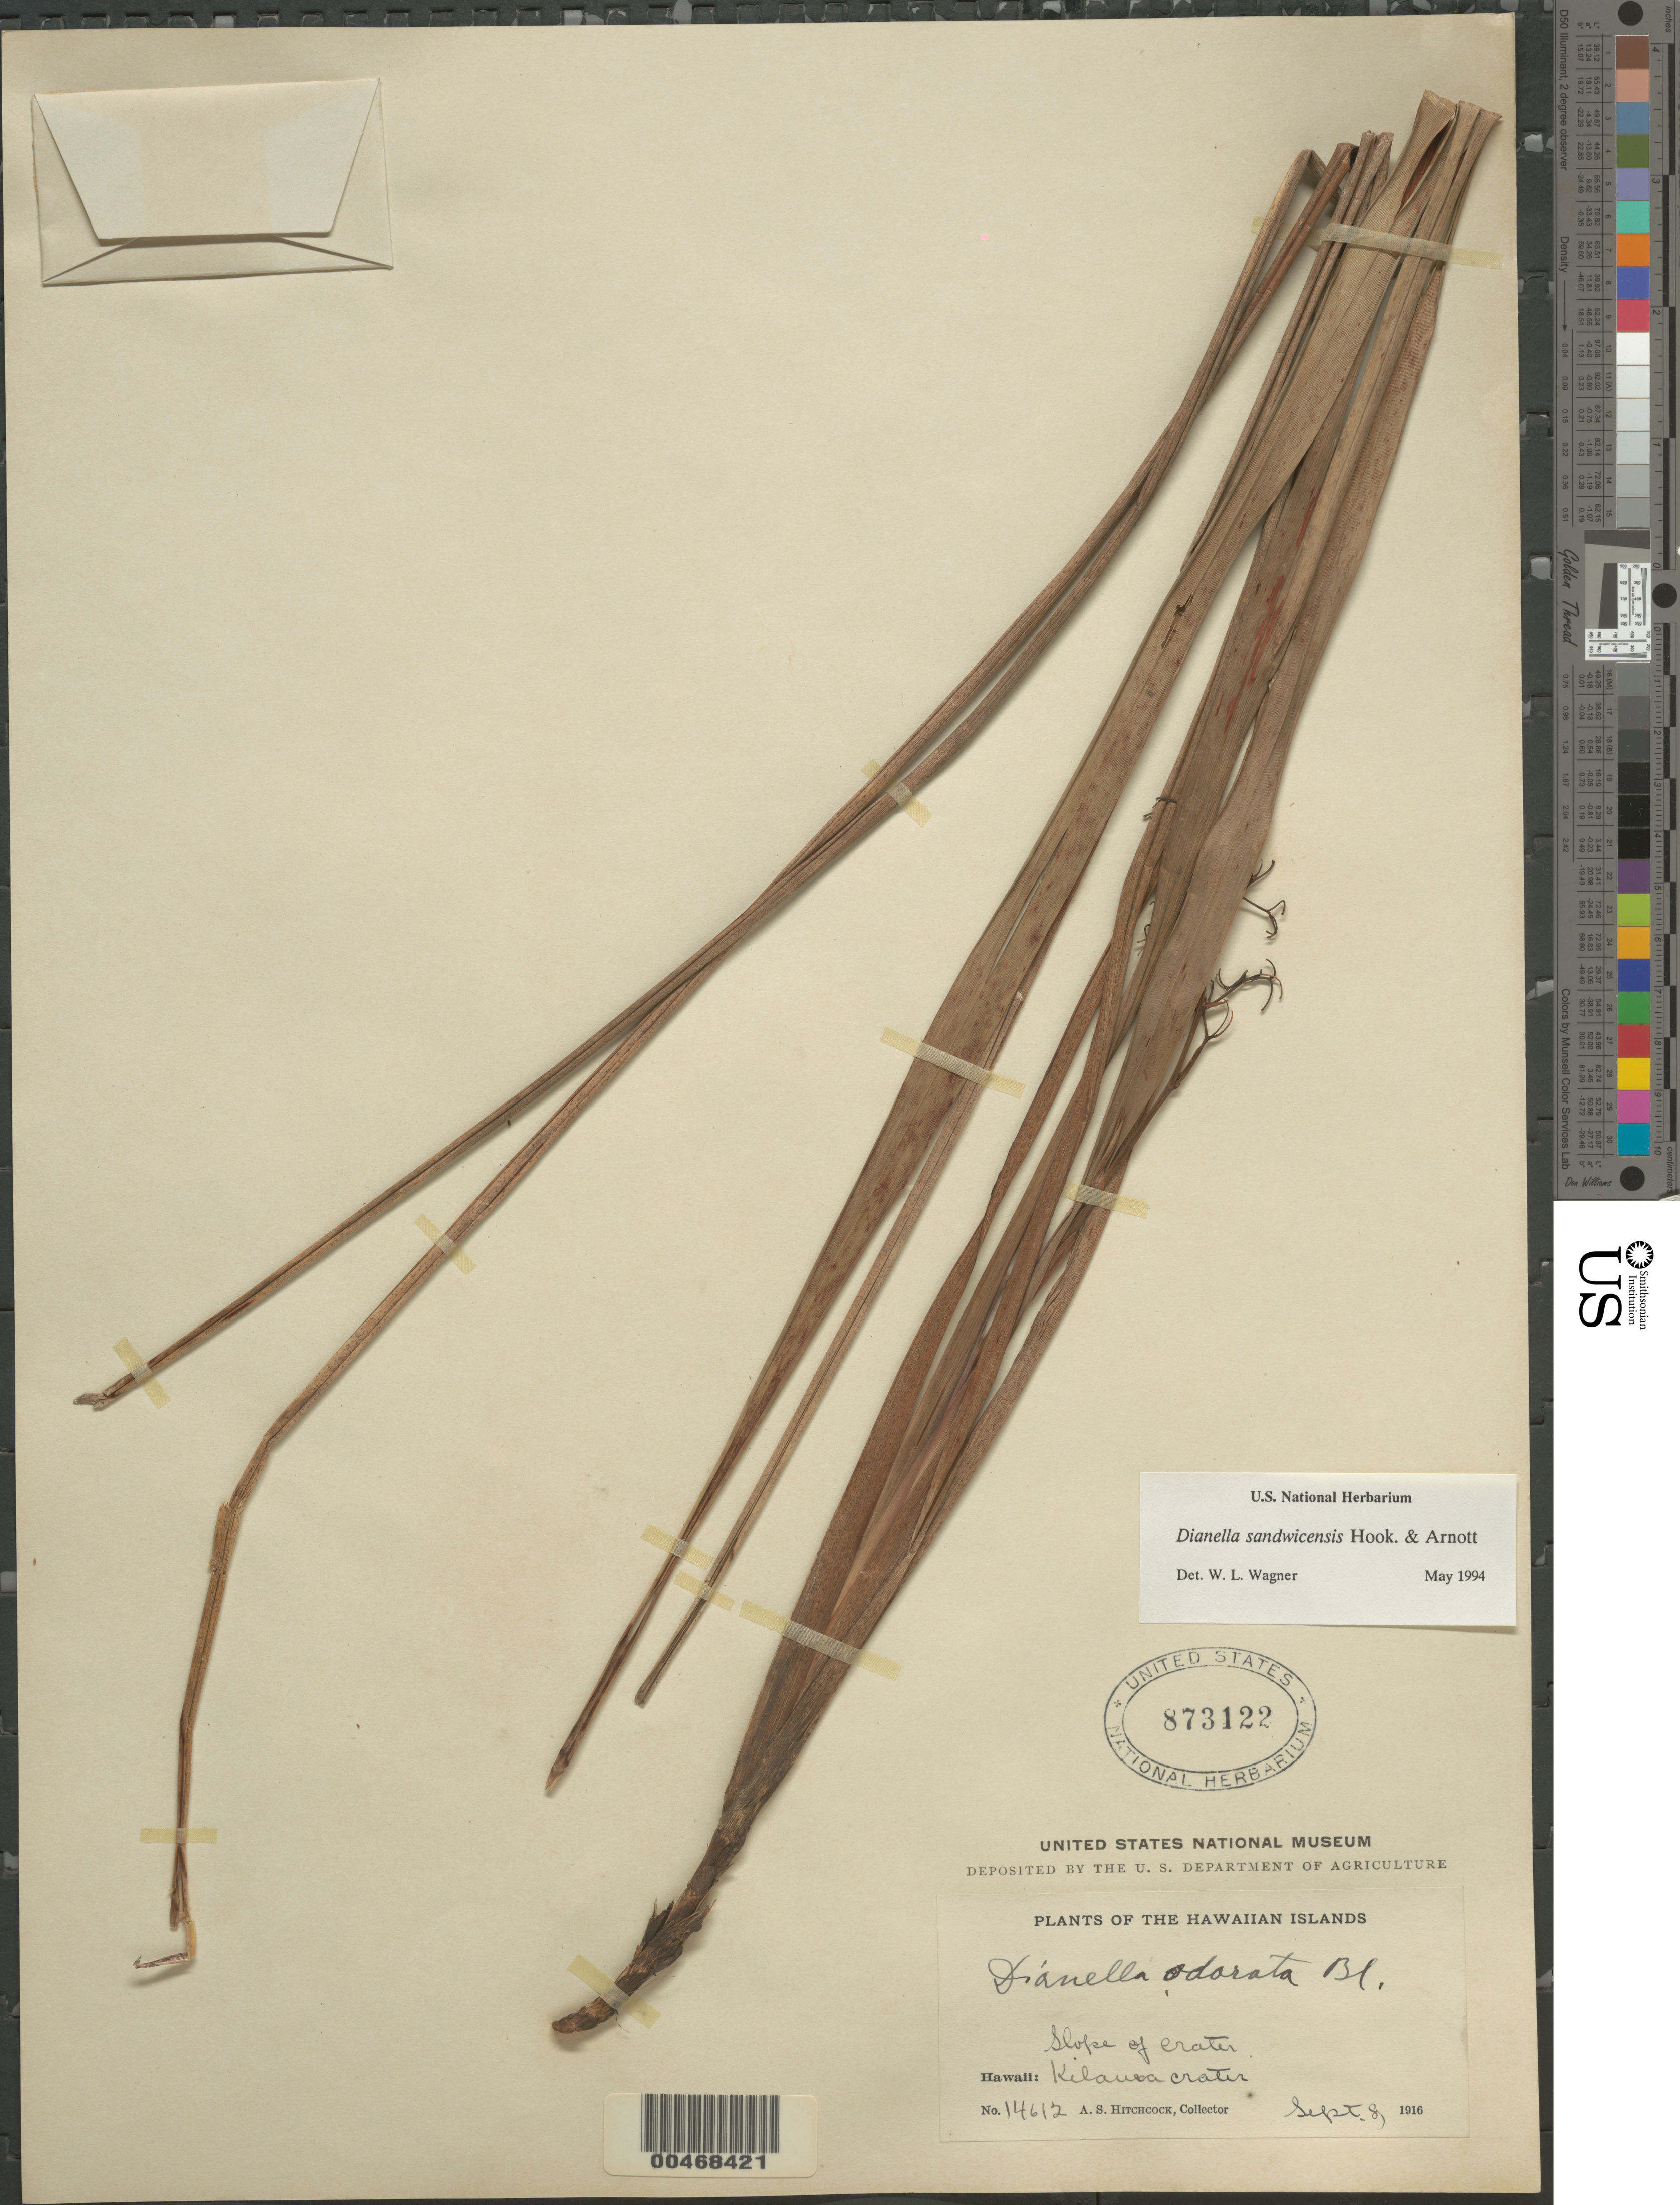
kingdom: Plantae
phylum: Tracheophyta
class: Liliopsida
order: Asparagales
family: Asphodelaceae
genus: Dianella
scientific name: Dianella sandwicensis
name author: Hook. & Arn.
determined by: Wagner, W. L., (BOT), Smithsonian Institution - National Museum of Natural History (UNITED STATES)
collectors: A. S. Hitchcock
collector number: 14612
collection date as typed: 8 Sep 1916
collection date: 1916-09-08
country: United States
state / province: Hawaii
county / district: Hawaii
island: Hawaii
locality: Kilauea Crater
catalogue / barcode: US 873122